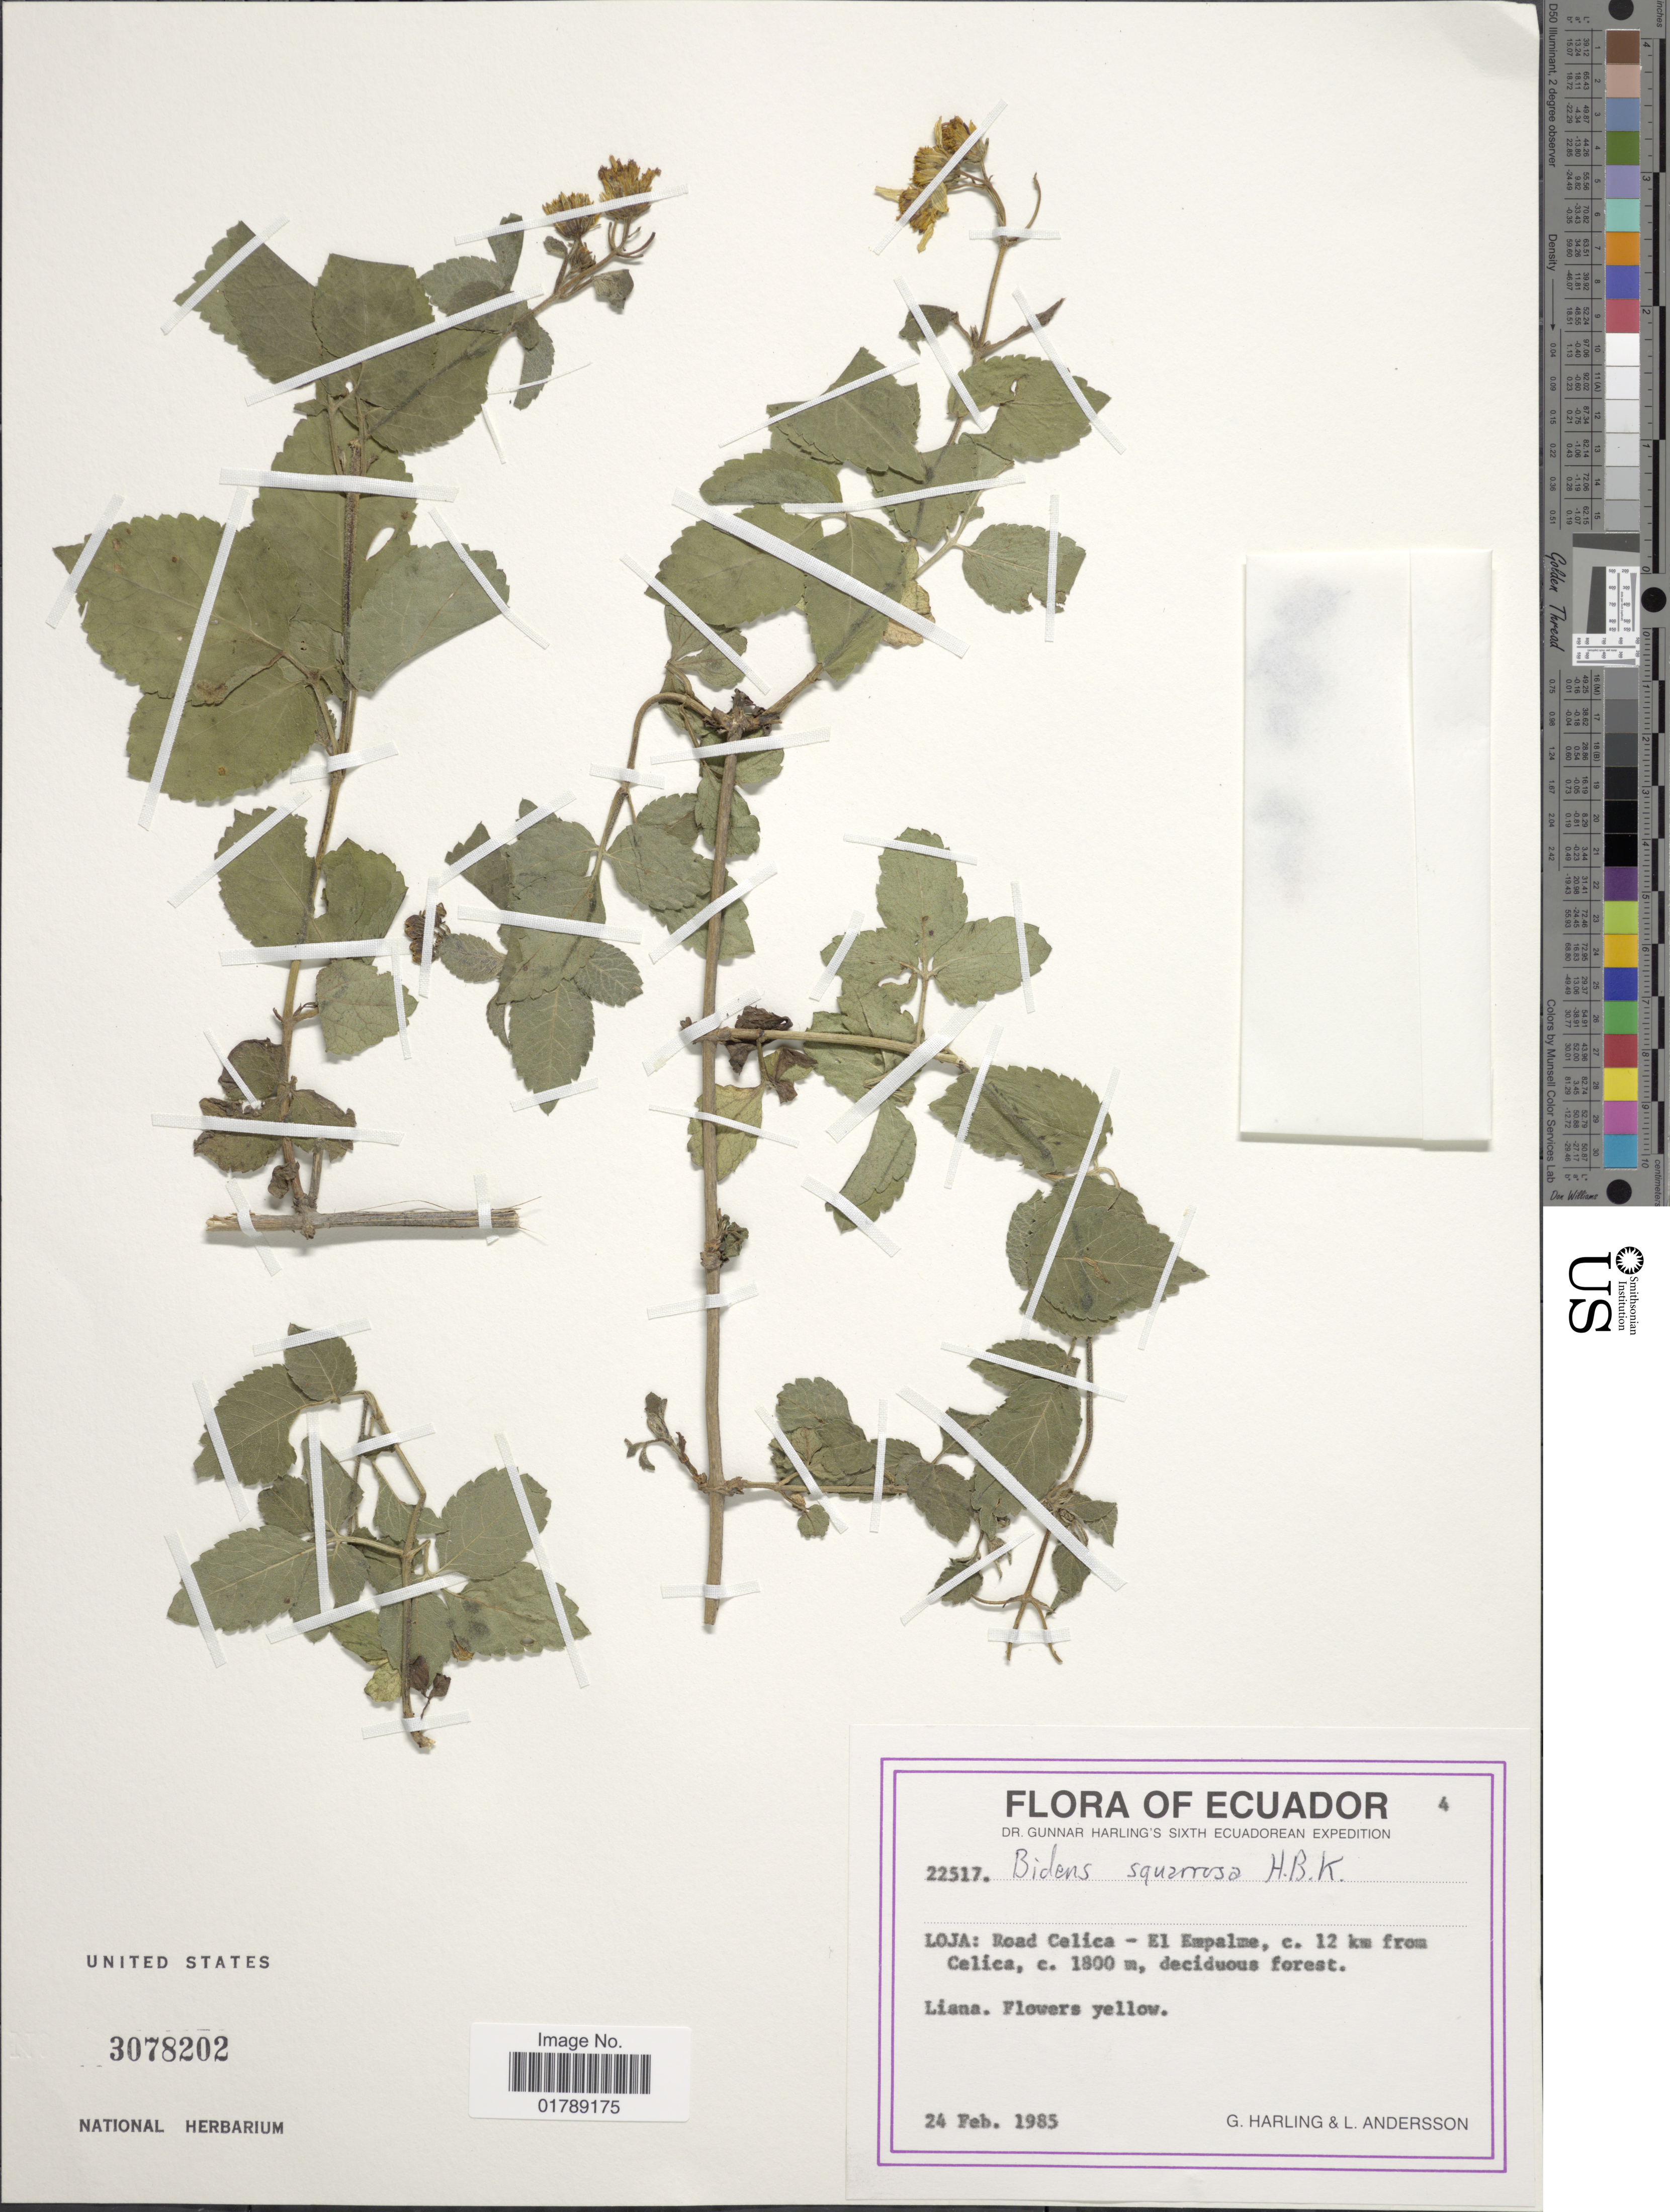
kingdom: Plantae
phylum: Tracheophyta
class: Magnoliopsida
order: Asterales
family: Asteraceae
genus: Bidens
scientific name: Bidens squarrosa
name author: Kunth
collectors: G. Harling & L. Andersson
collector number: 22517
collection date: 1985-02-24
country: Ecuador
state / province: Loja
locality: Road Celíca - El Empalme, c. 12 km from Celíca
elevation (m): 1800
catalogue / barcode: US 3078202